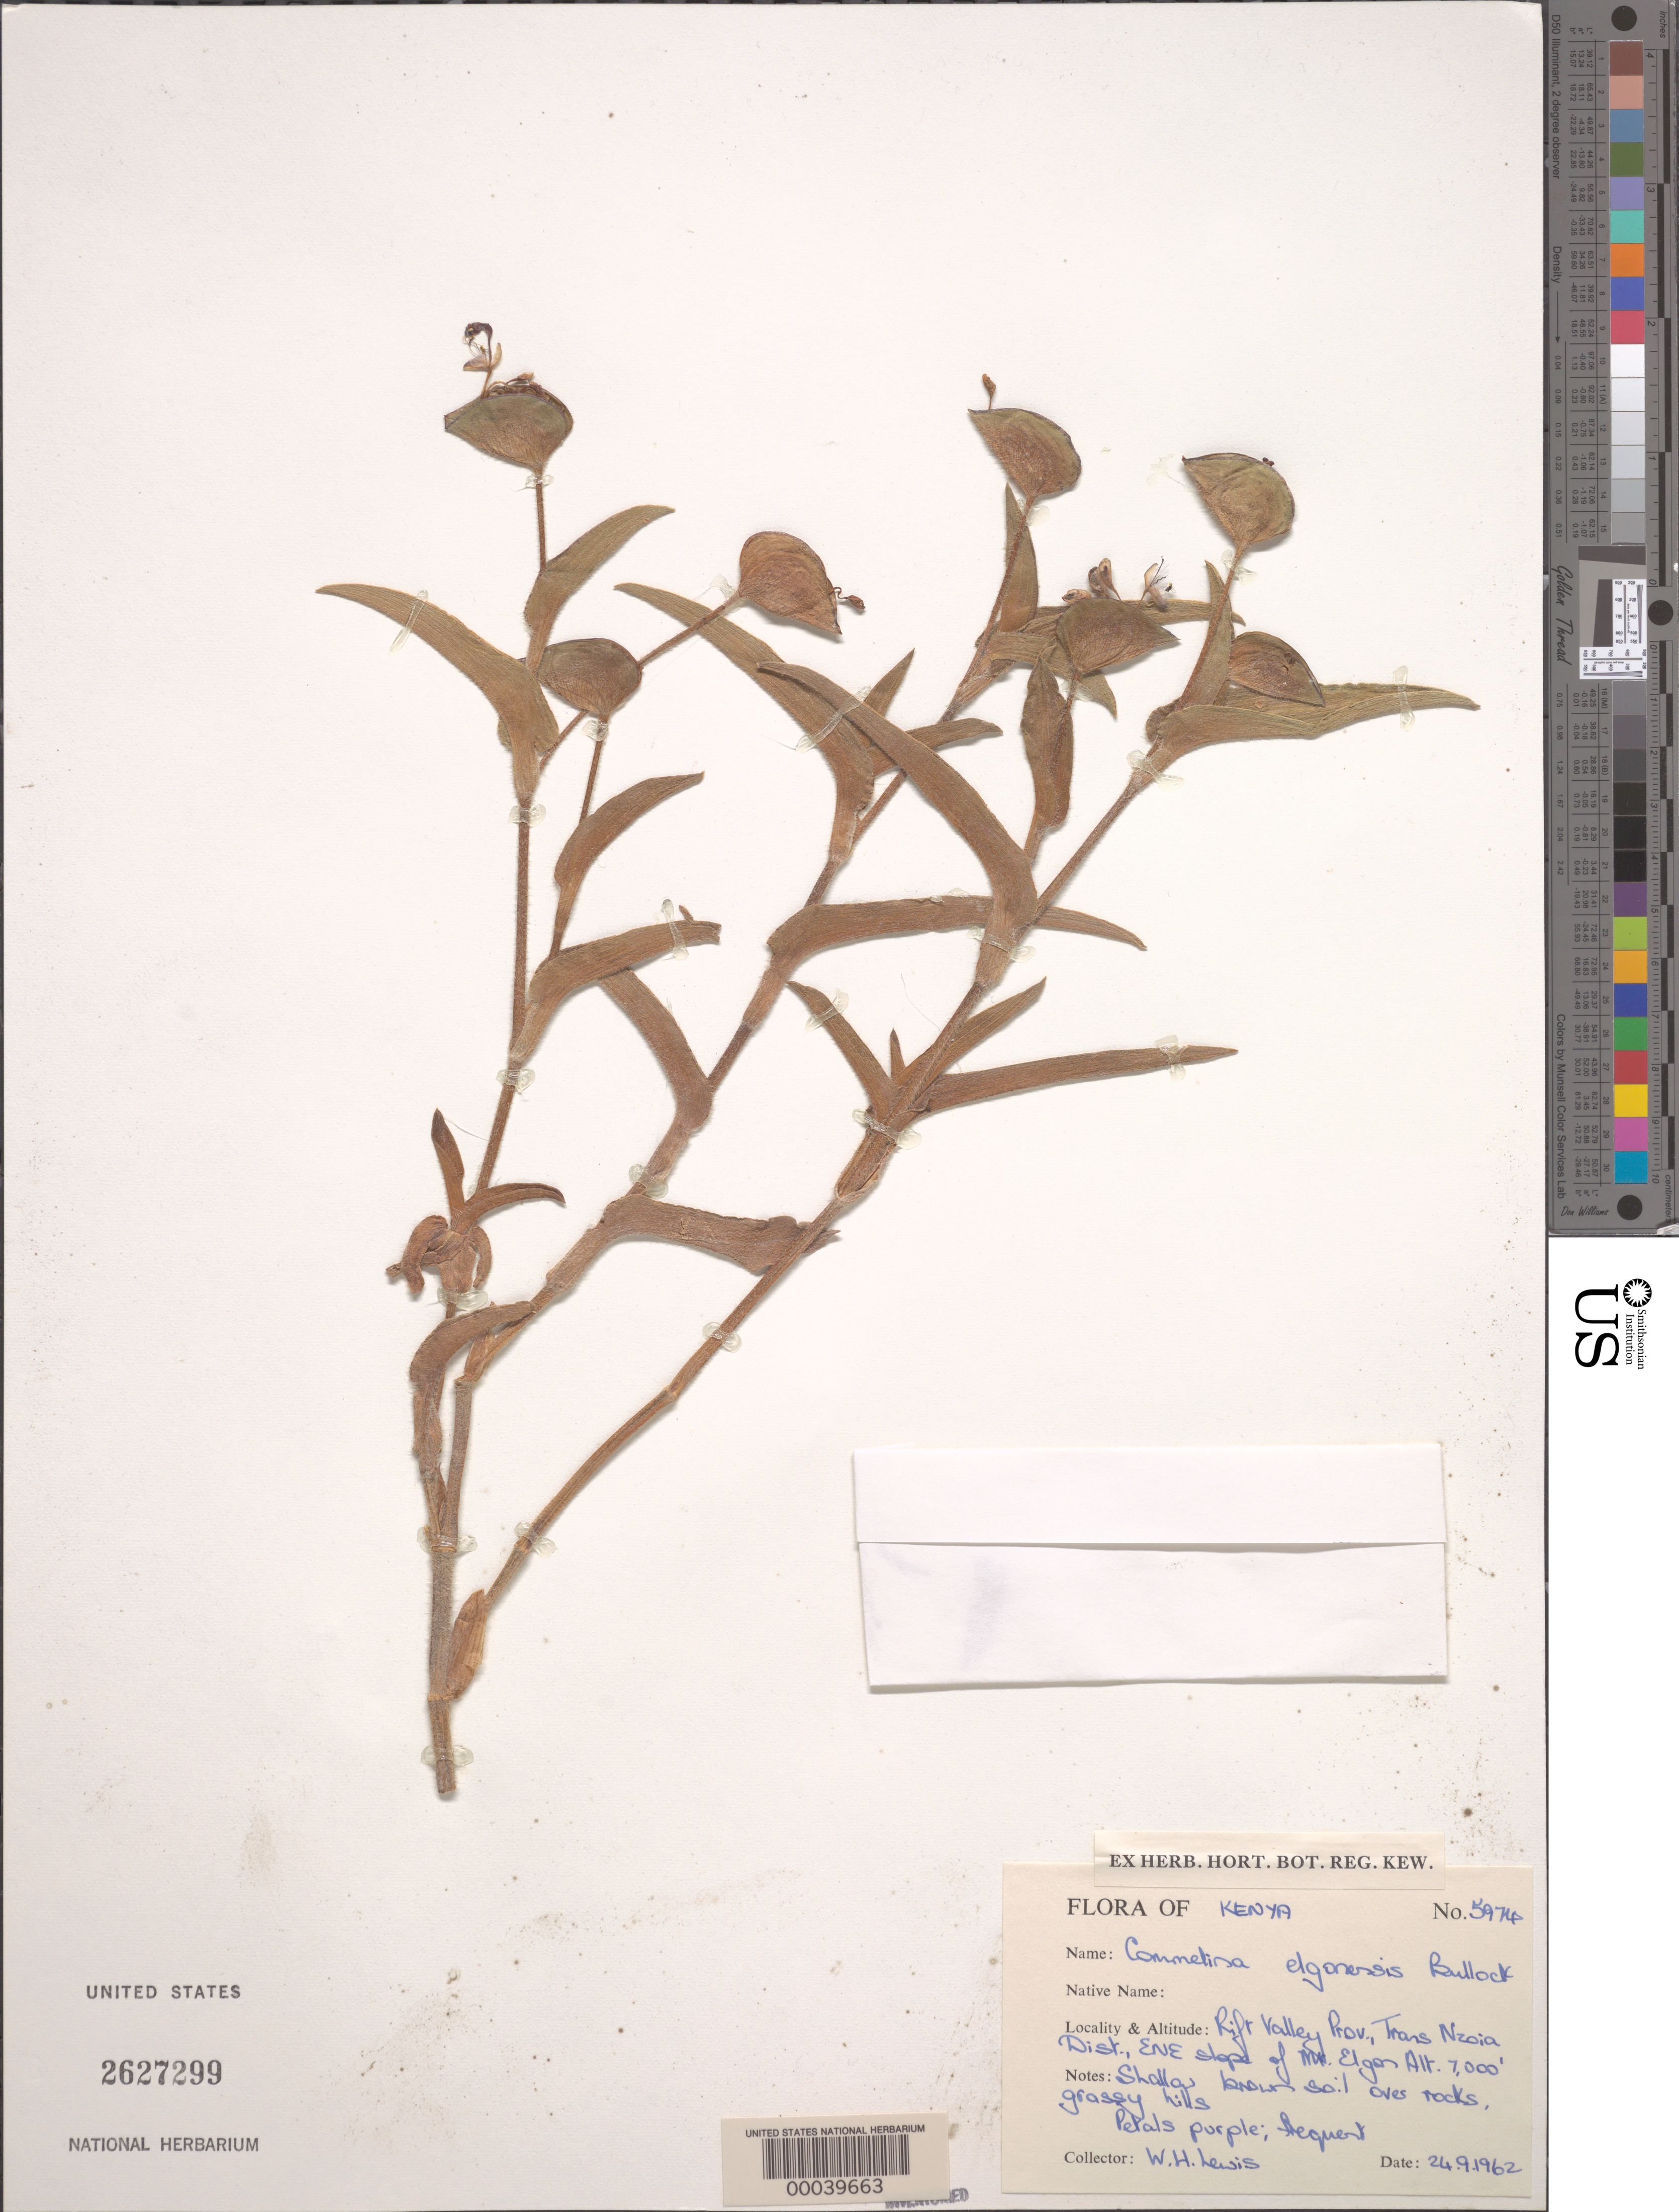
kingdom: Plantae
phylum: Tracheophyta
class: Liliopsida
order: Commelinales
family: Commelinaceae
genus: Commelina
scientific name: Commelina elgonensis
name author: Bullock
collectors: W. H. Lewis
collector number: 5974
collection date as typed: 24 Sep 1962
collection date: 1962-09-24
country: Kenya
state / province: Trans Nzoia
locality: Mt. elgon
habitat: Grassy hills; shallow brown soil over rocks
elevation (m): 2135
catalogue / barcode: US 2627299